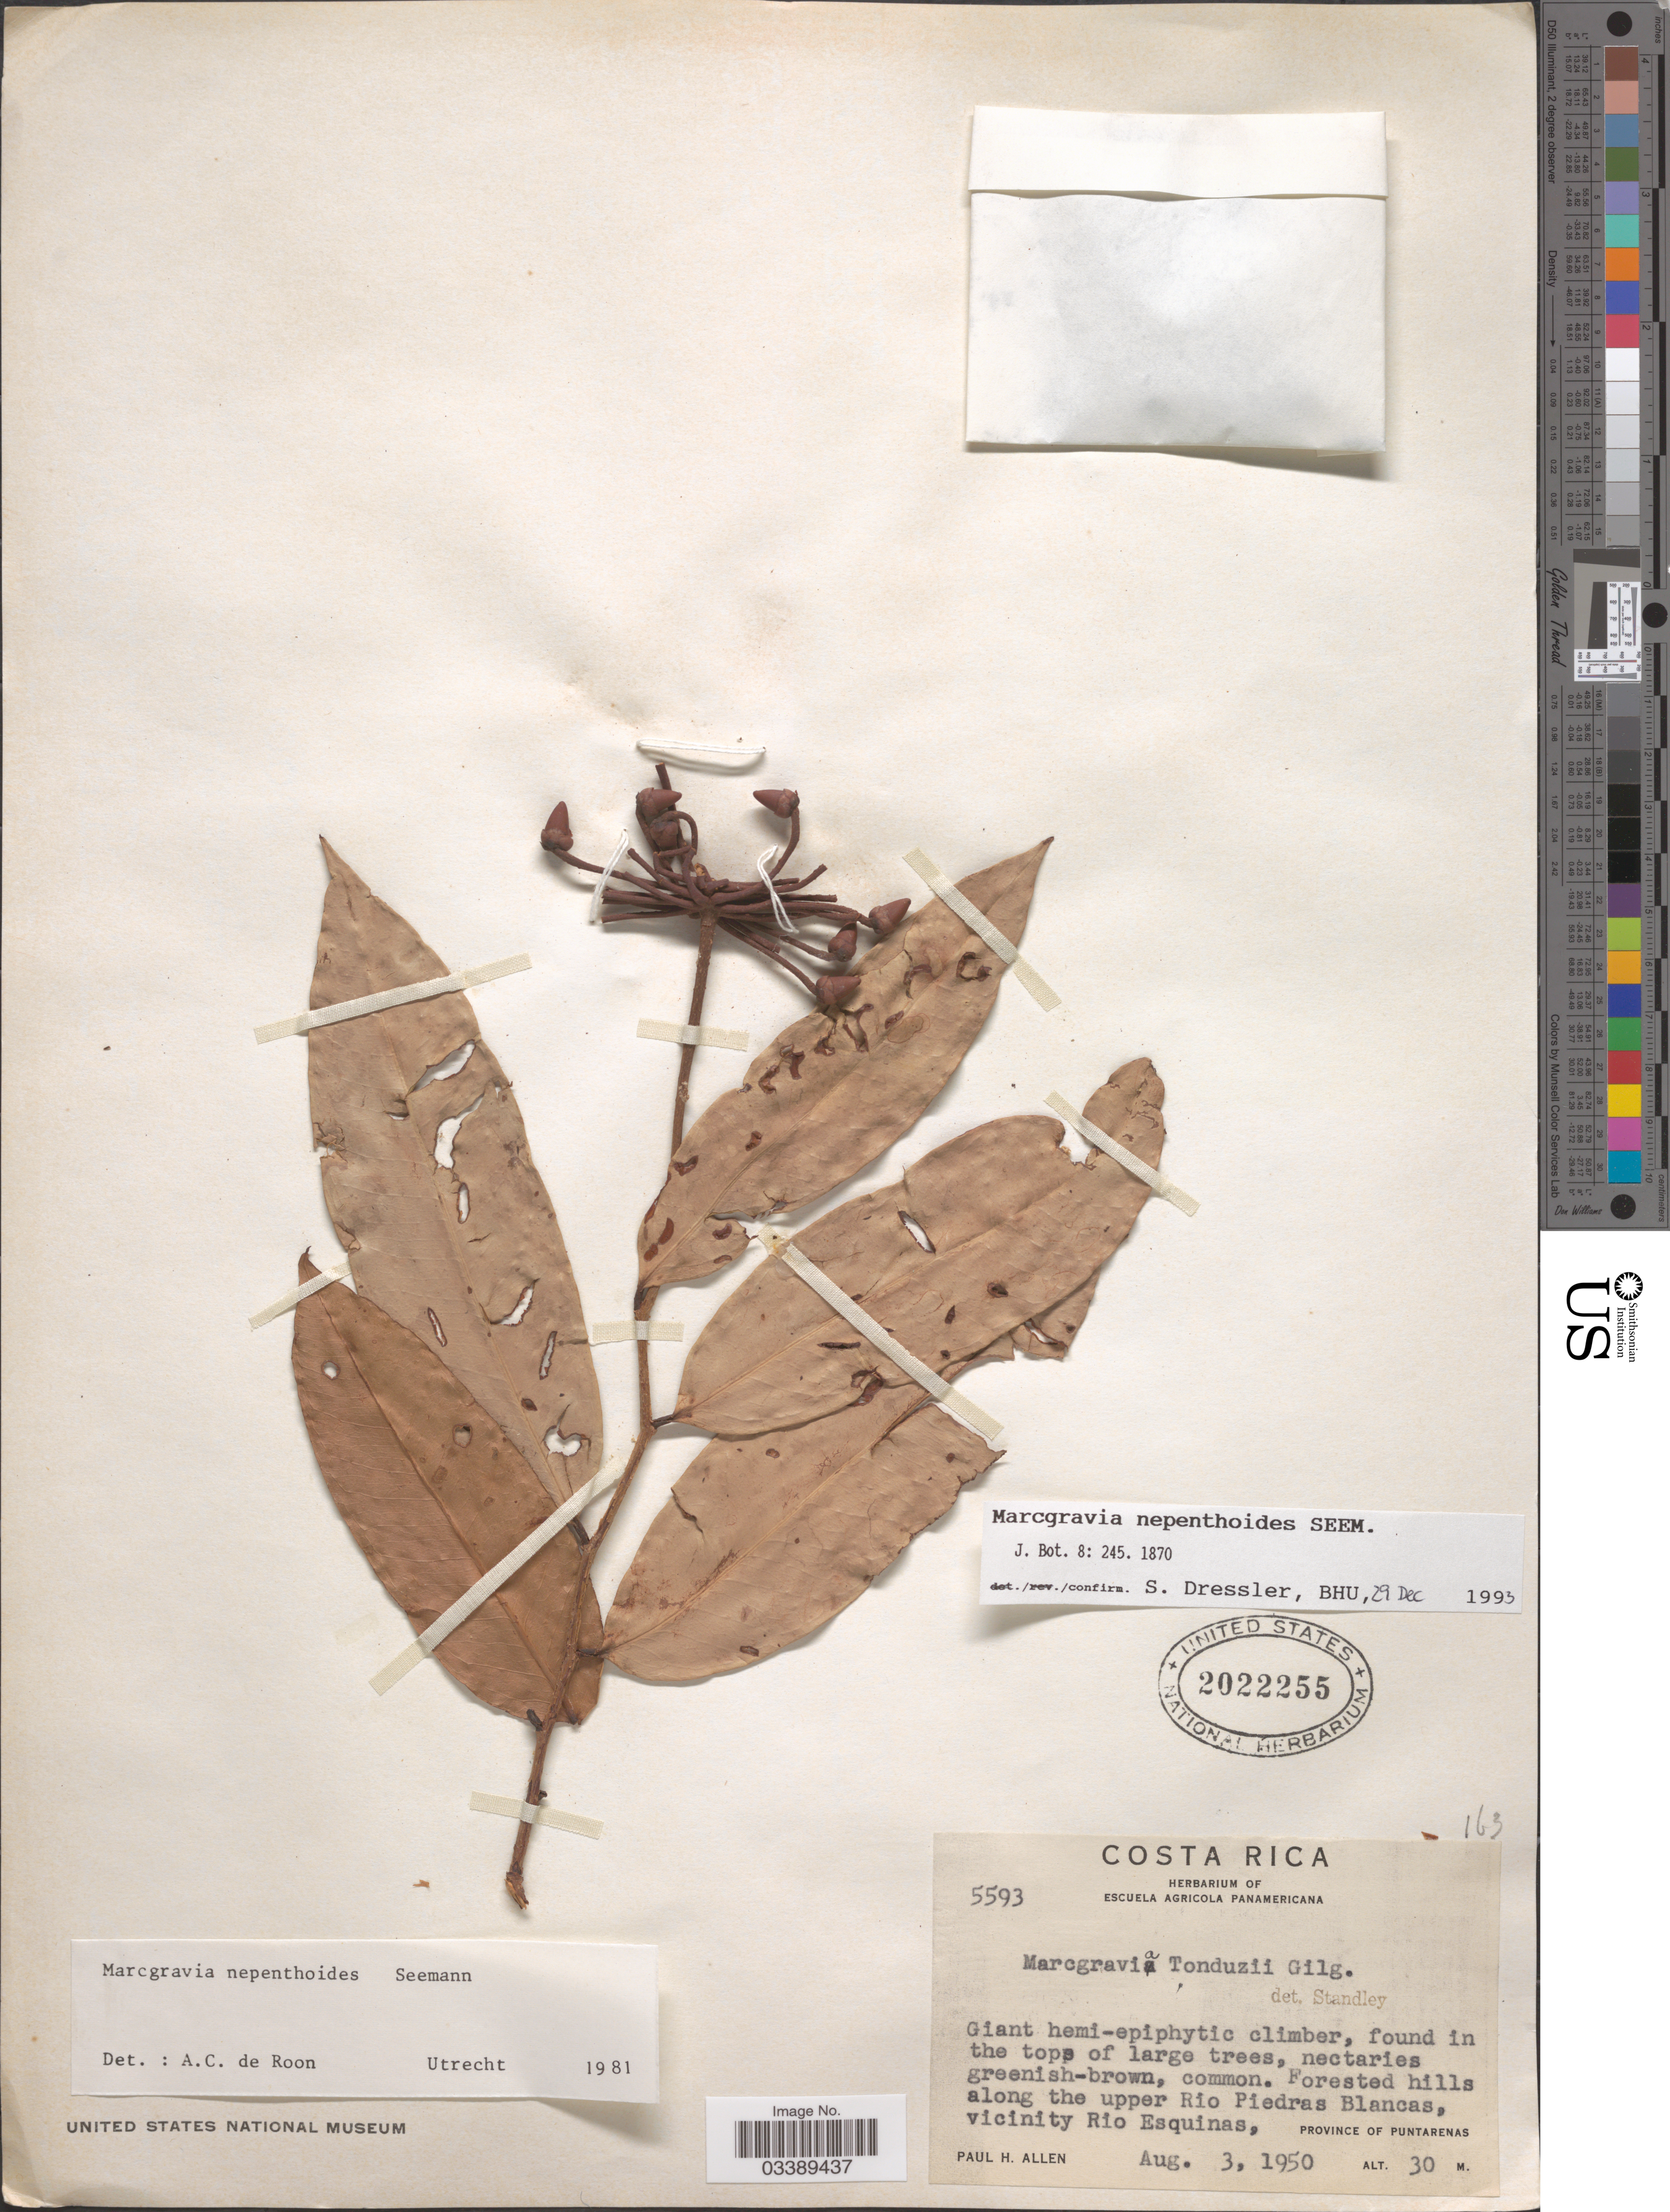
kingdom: Plantae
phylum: Tracheophyta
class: Magnoliopsida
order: Ericales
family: Marcgraviaceae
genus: Marcgravia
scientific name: Marcgravia nepenthoides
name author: Seem.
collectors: P. H. Allen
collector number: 5593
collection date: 1950-08-03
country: Costa Rica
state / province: Puntarenas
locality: Forested hills along the upper Rio Piedras Blancas, vicinity Rio Esquinas.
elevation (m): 30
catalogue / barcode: US 2022255